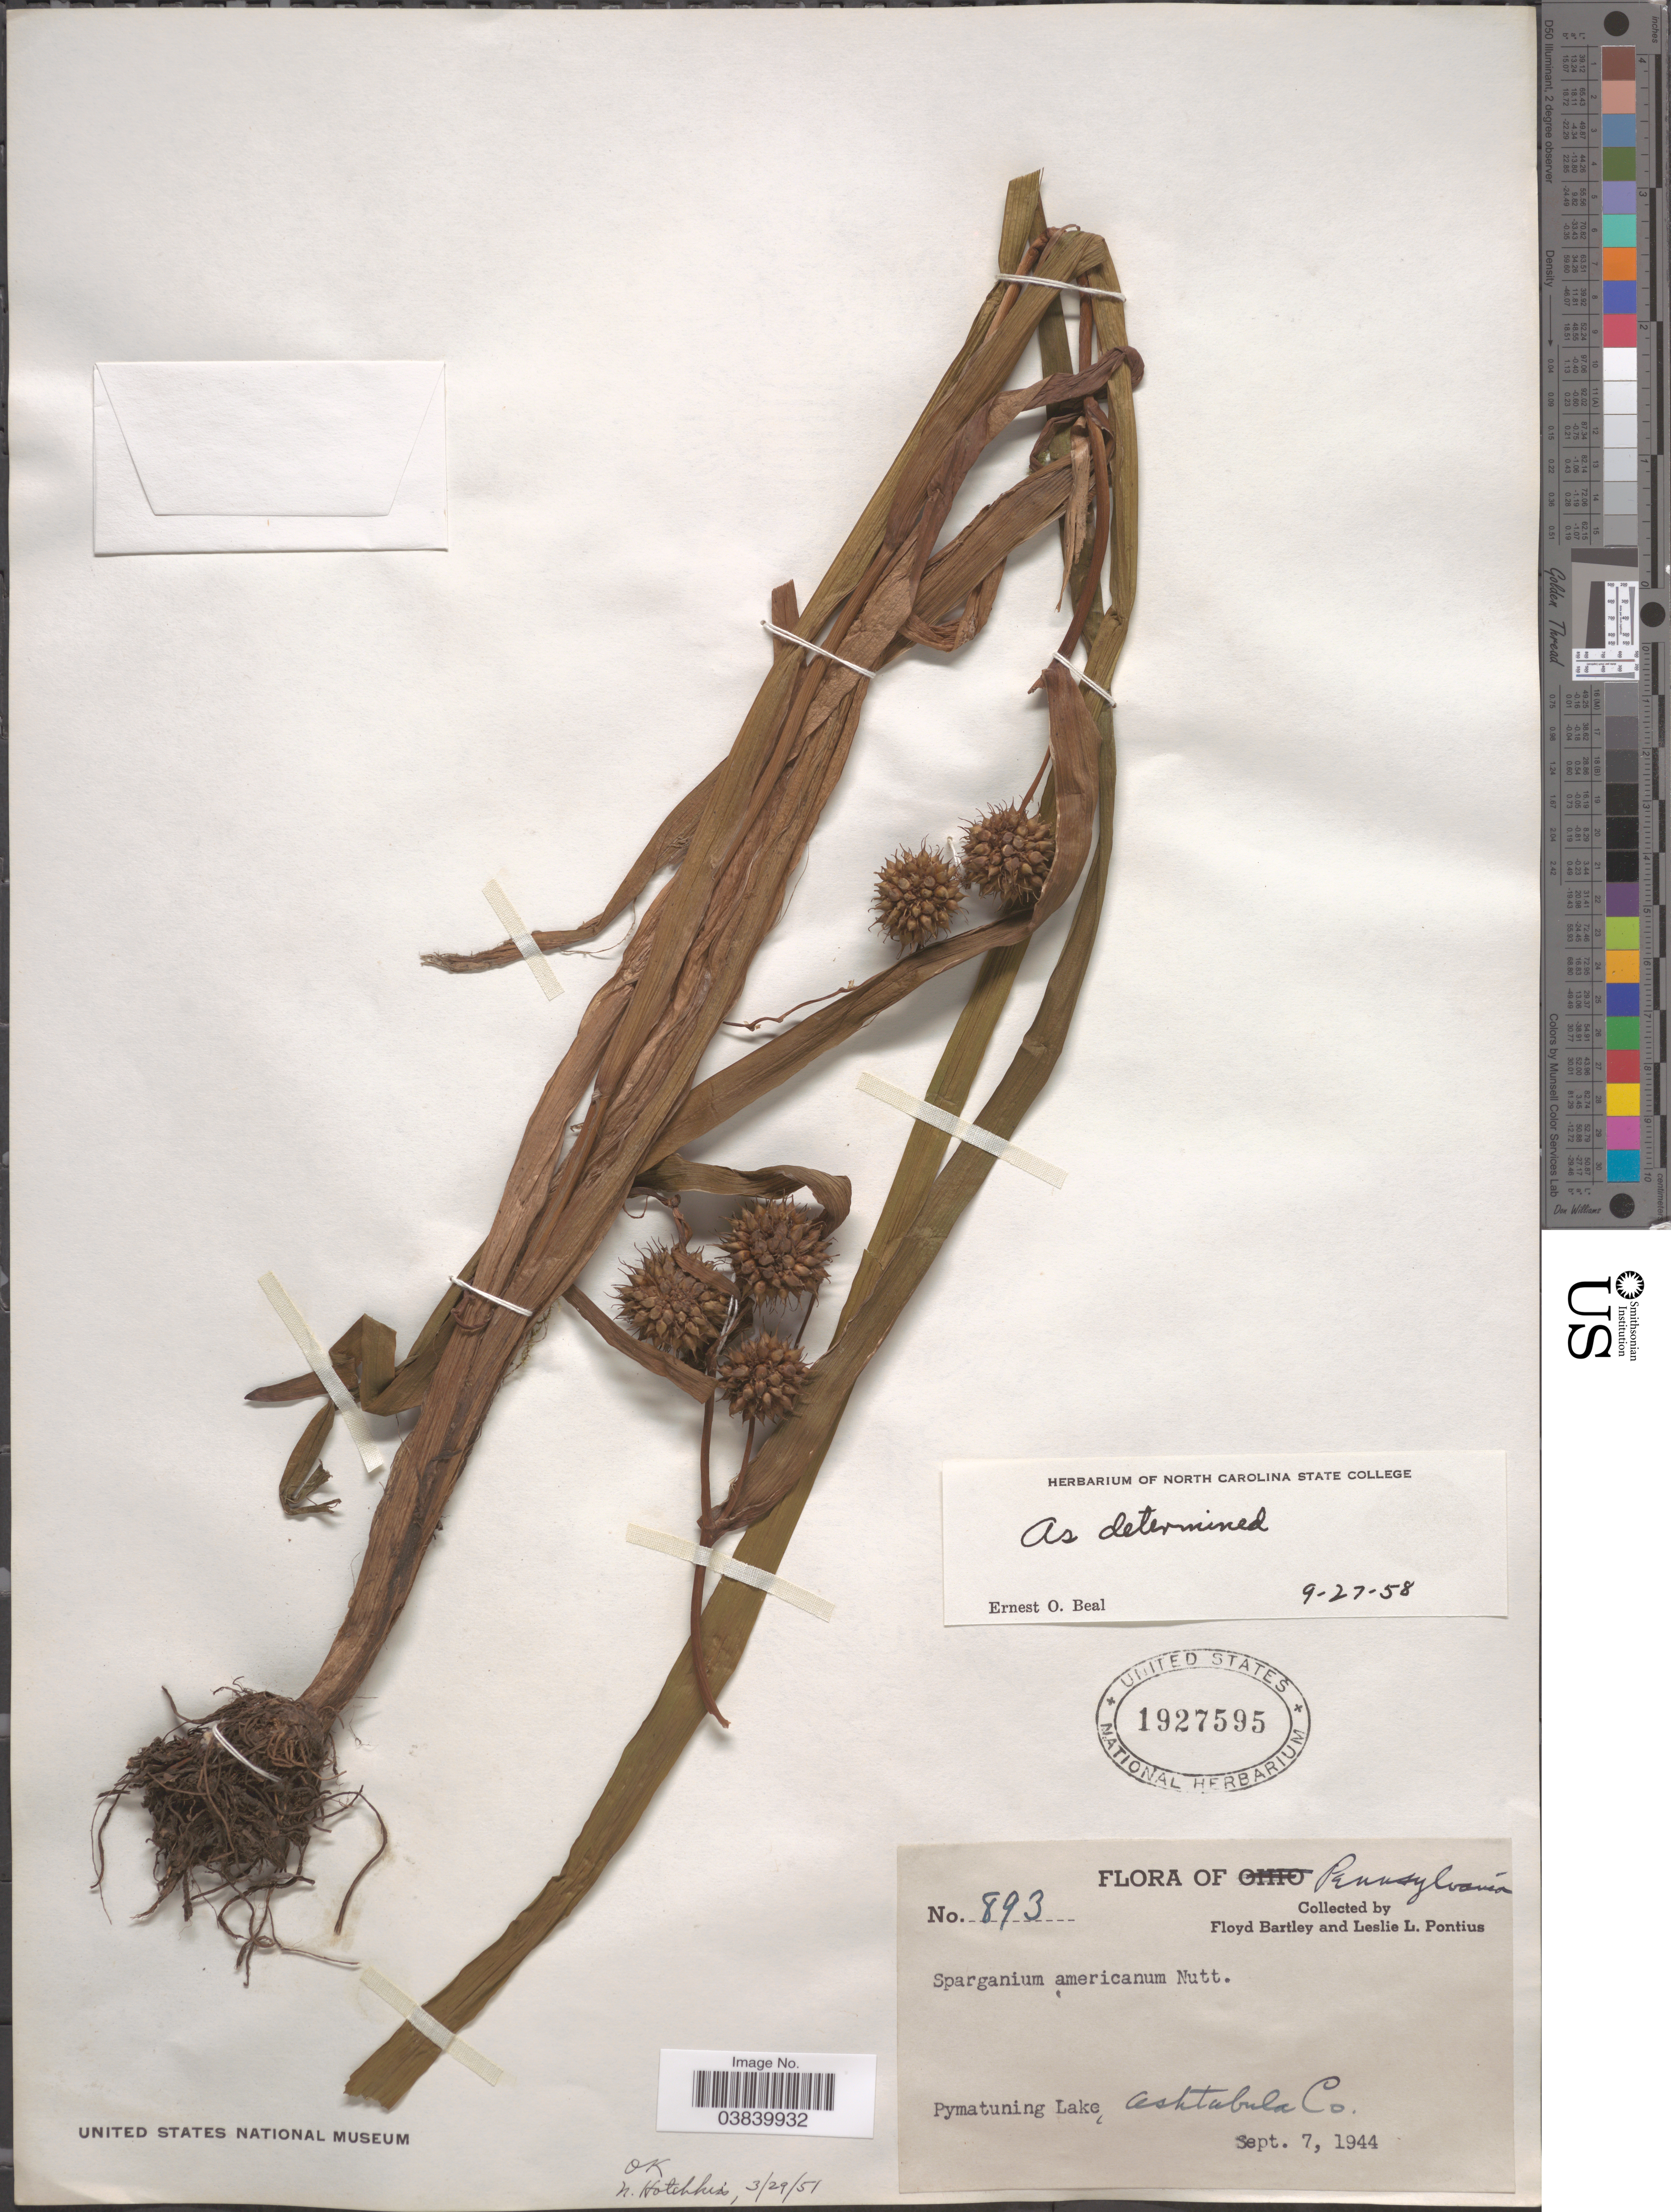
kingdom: Plantae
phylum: Tracheophyta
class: Liliopsida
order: Poales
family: Typhaceae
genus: Sparganium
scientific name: Sparganium americanum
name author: Nutt.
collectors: F. Bartley & L. Pontius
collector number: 893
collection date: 1944-09-07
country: United States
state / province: Pennsylvania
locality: Pymatuning Lake, Ashtabula Co.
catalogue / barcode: US 1927595